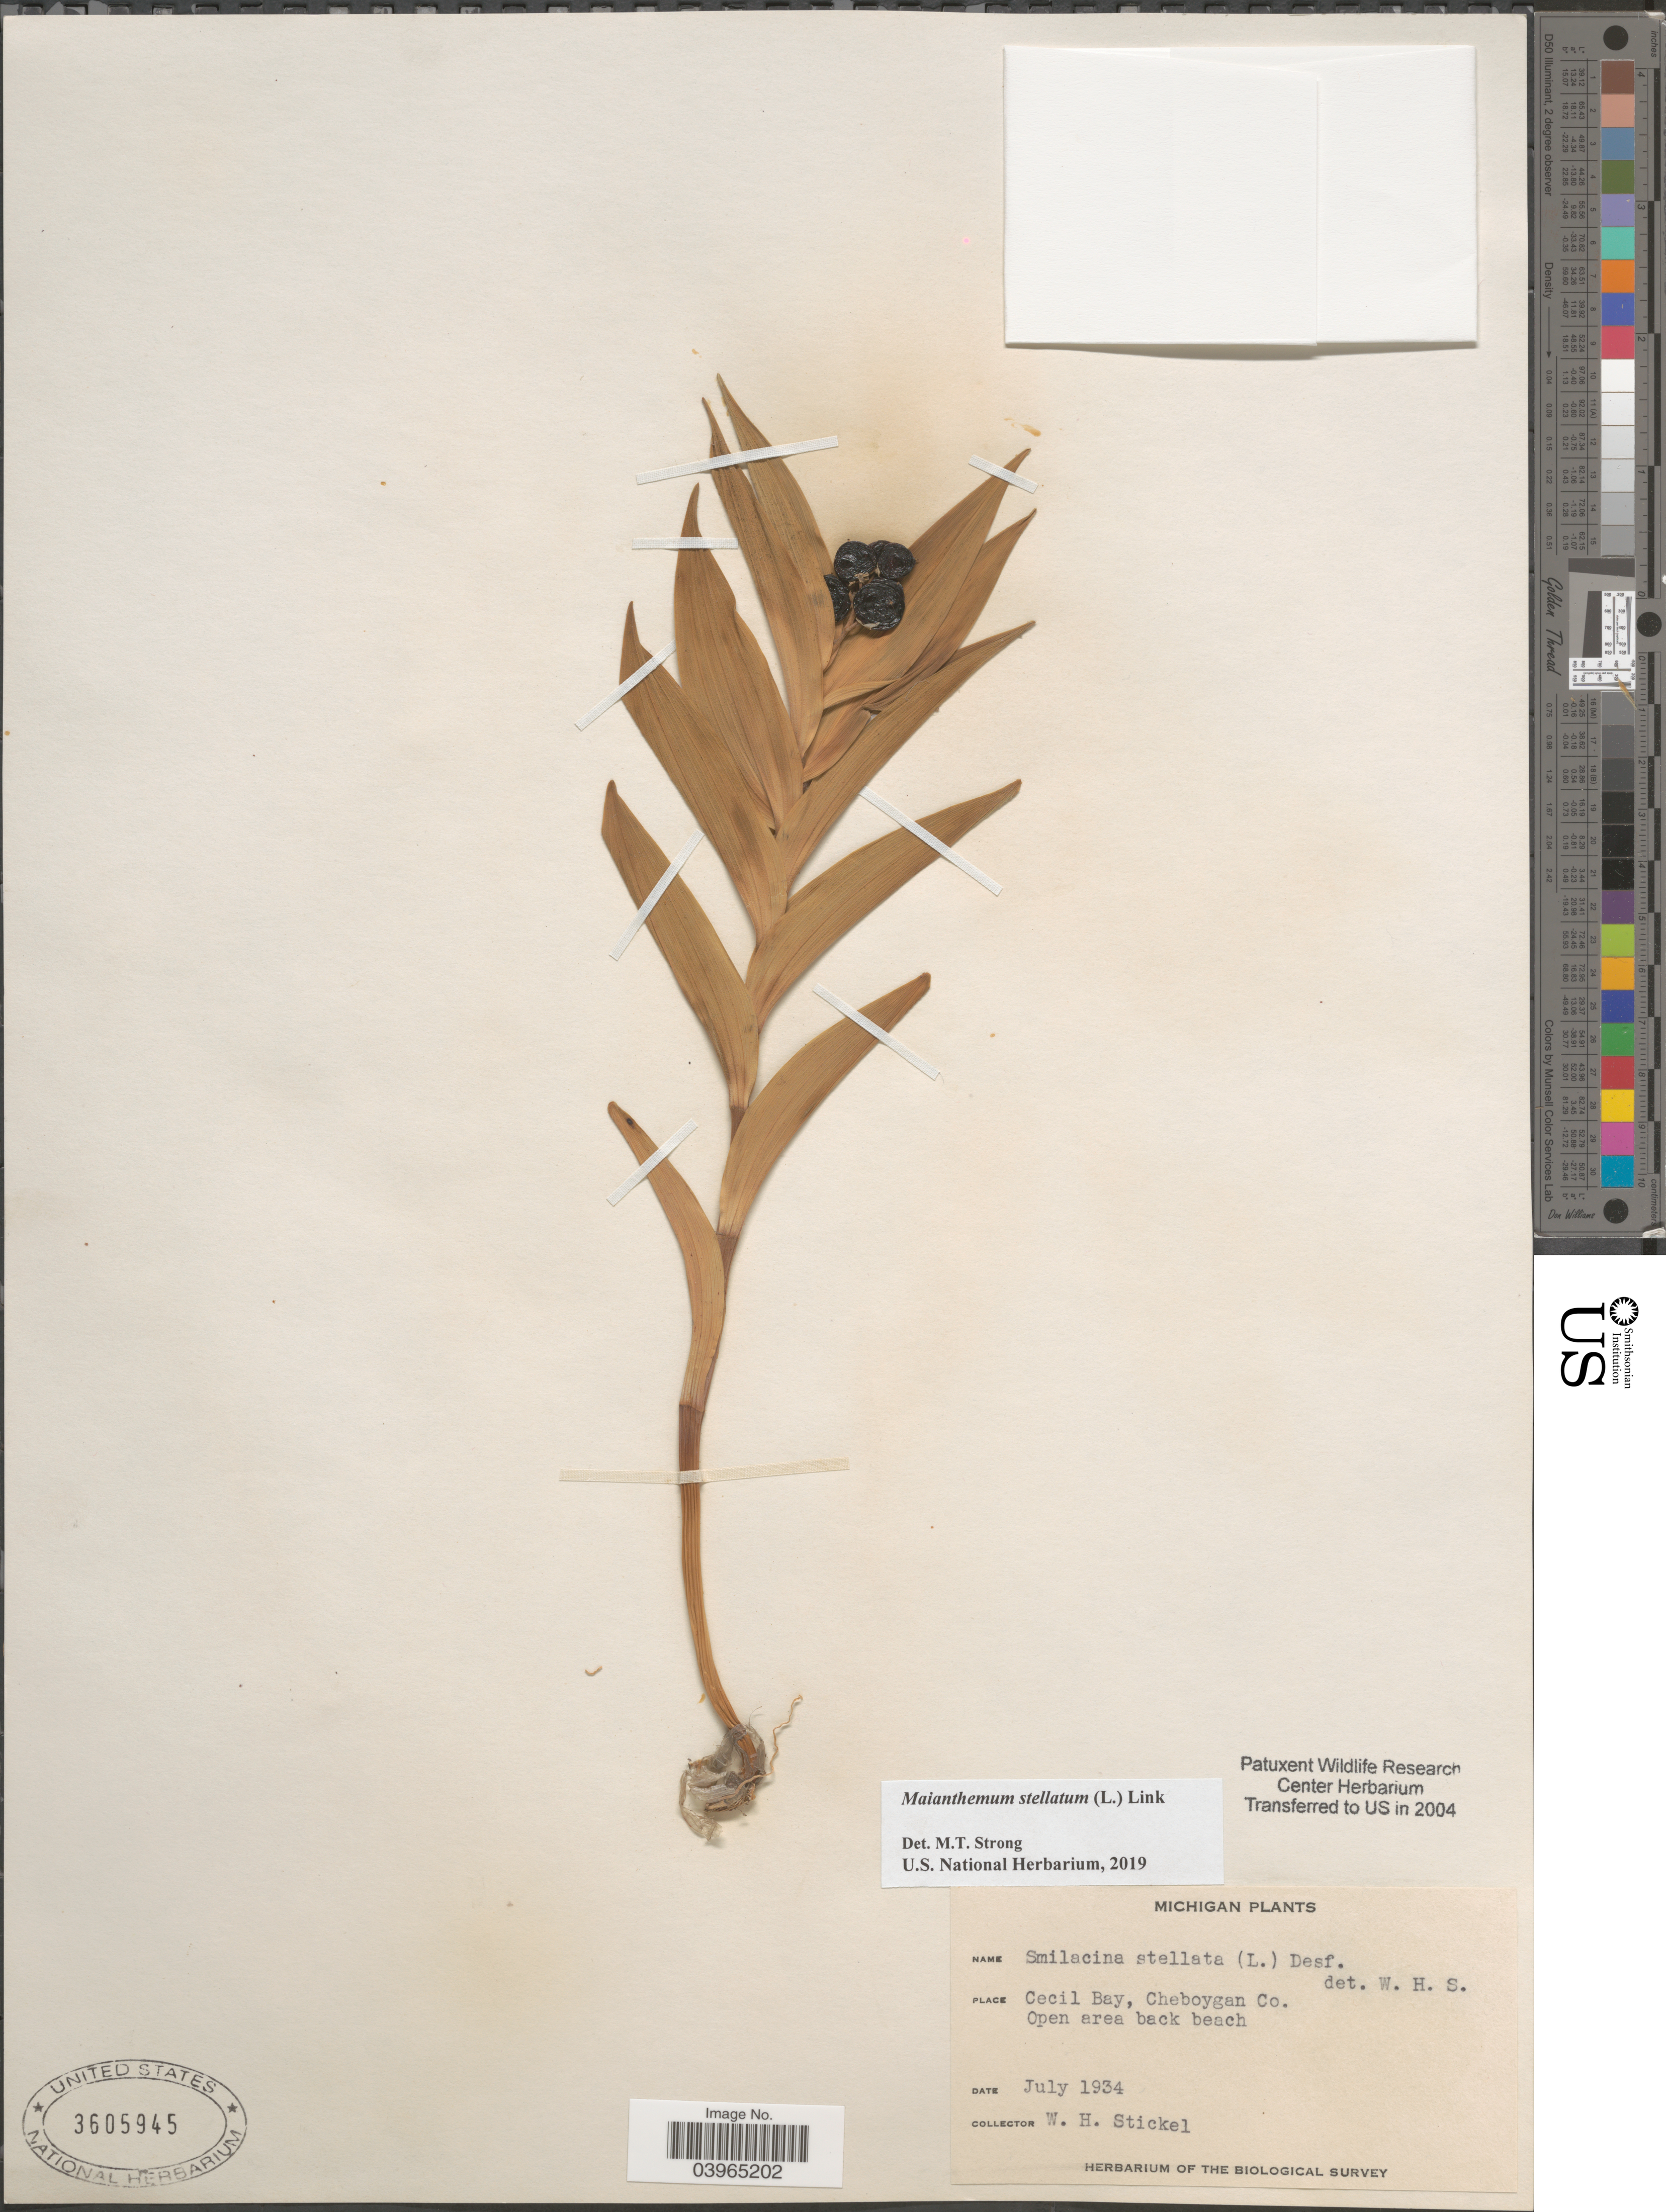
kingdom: Plantae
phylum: Tracheophyta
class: Liliopsida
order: Asparagales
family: Asparagaceae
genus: Maianthemum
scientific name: Maianthemum stellatum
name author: (L.) Link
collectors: W. Stickel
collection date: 1934-07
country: United States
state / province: Michigan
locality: Cecil Bay, Cheboygan Co. Open area back beach.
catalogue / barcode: US 3605945